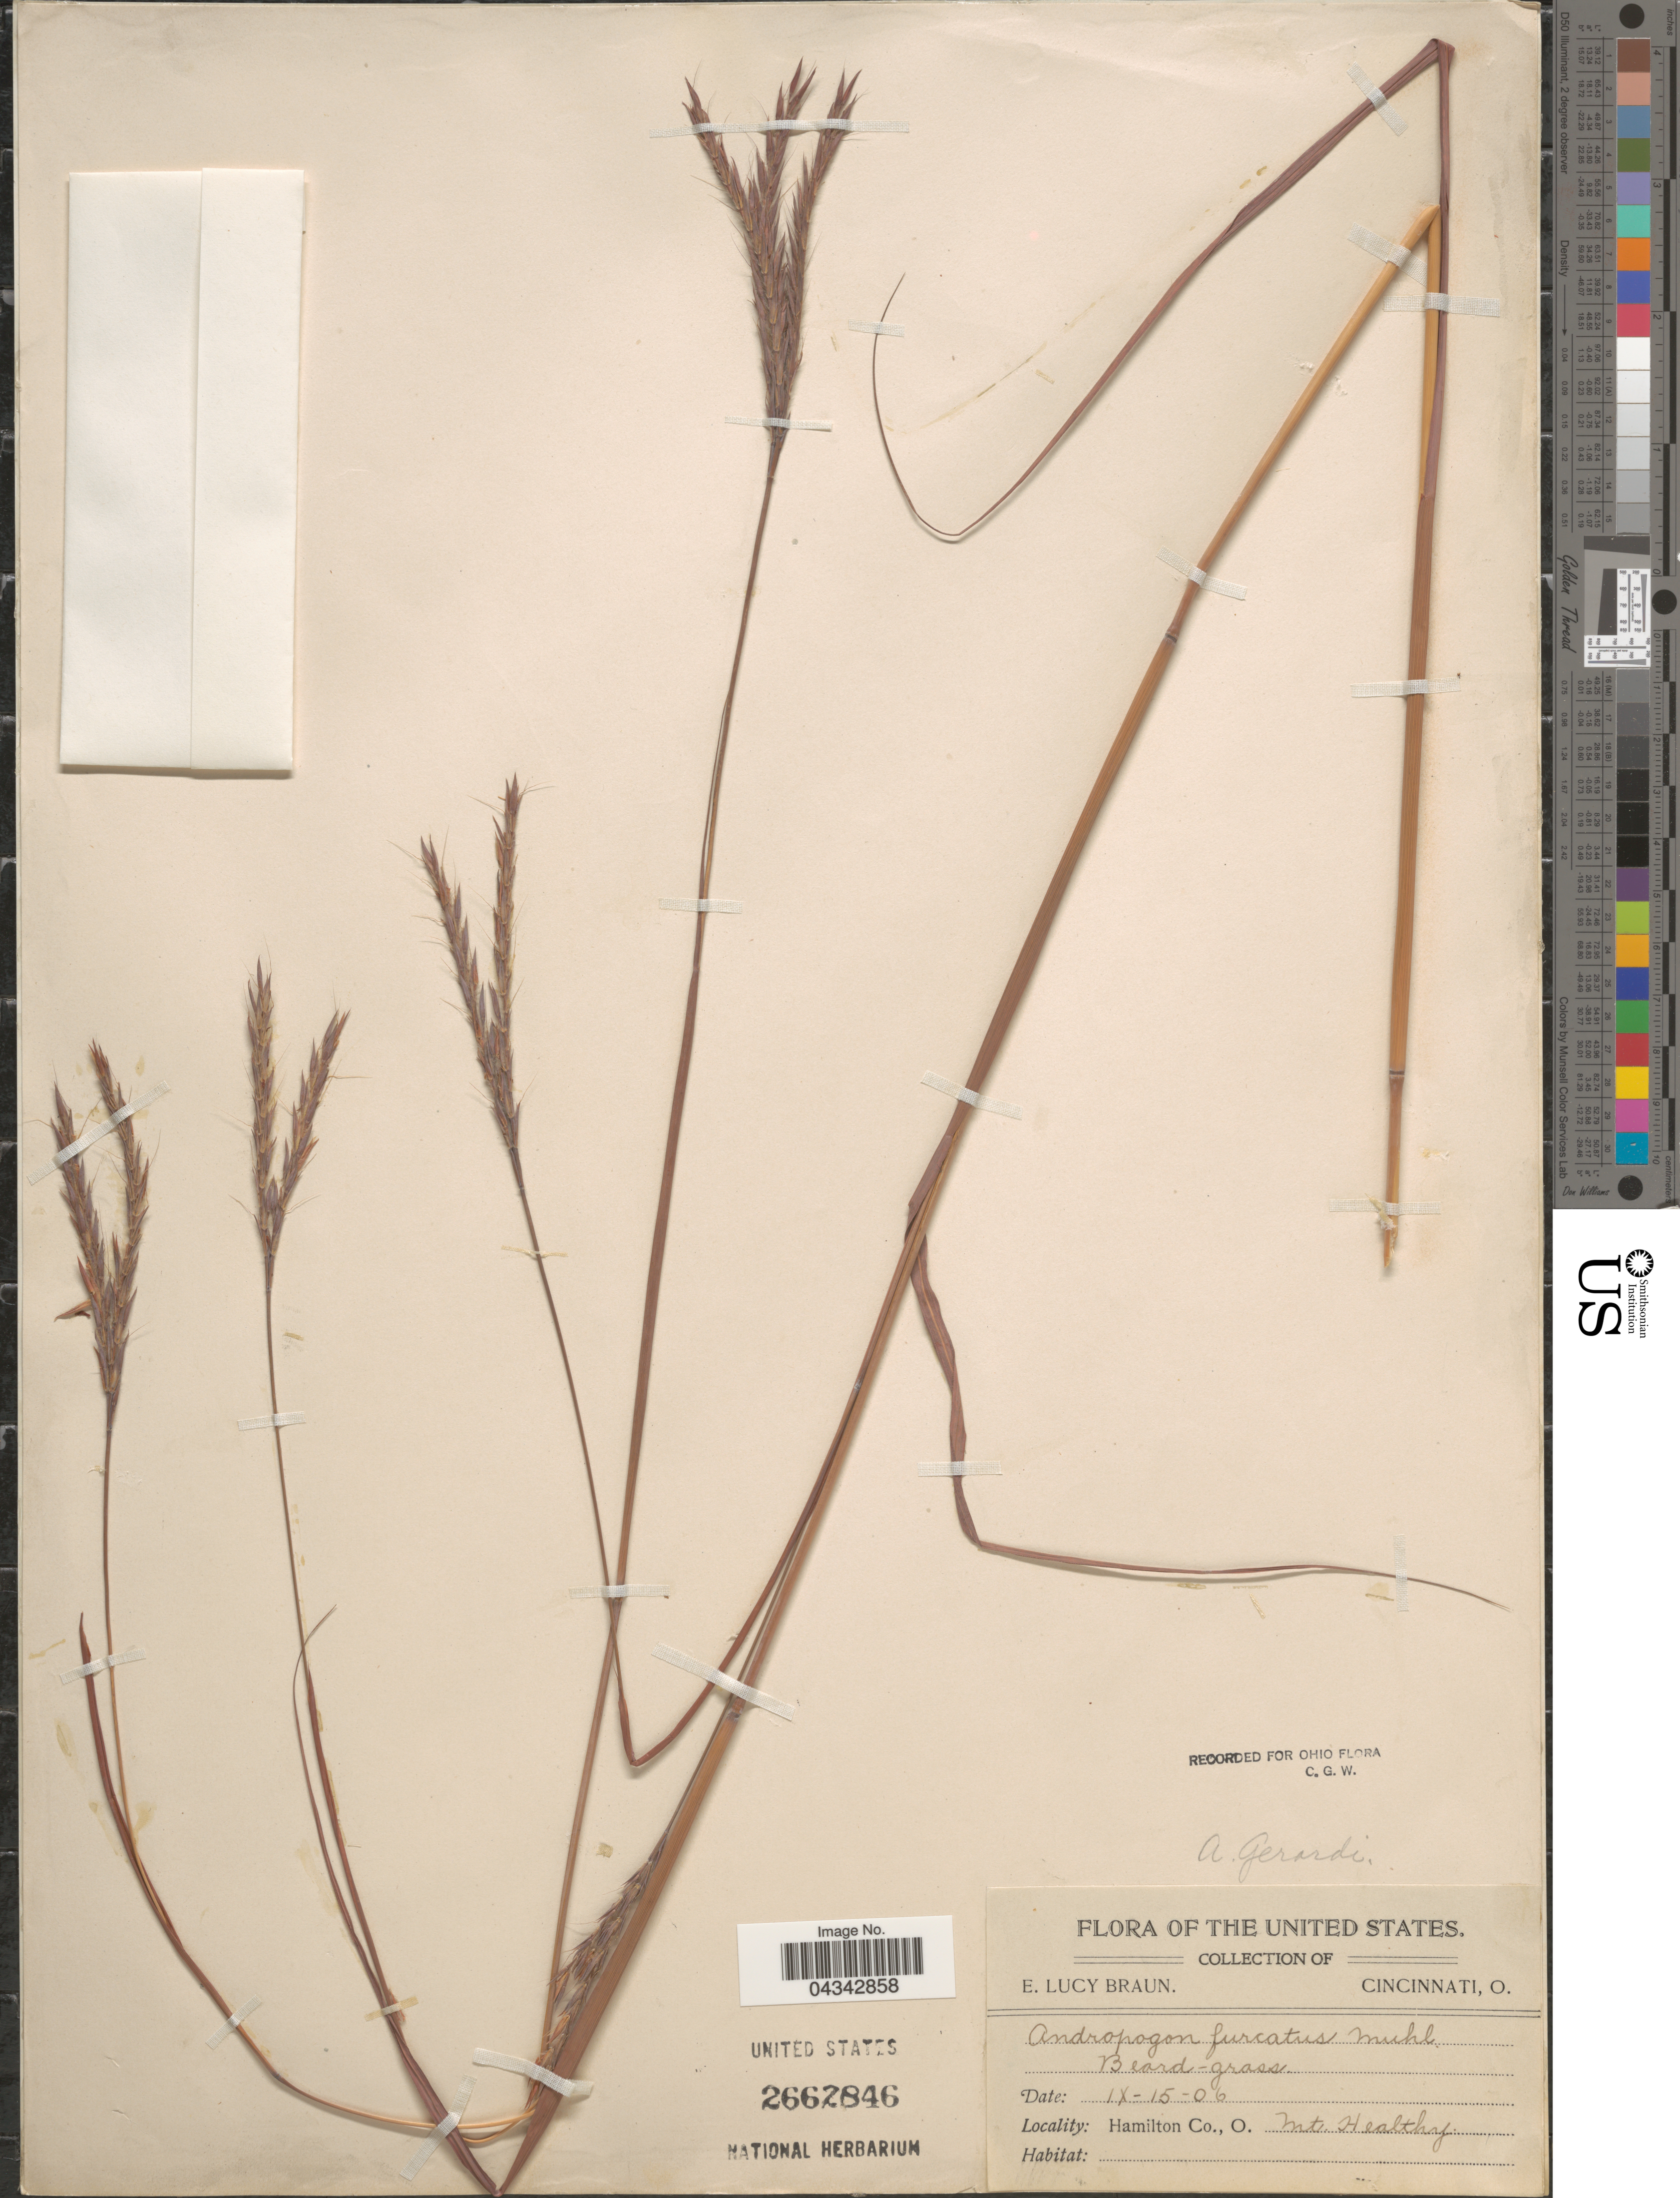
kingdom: Plantae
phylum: Tracheophyta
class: Liliopsida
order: Poales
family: Poaceae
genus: Andropogon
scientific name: Andropogon gerardii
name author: Vitman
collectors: E. L. Braun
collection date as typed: Transcribed d/m/y: 15/9/6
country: United States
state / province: Ohio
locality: Hamilton Co., Mt. Healthy.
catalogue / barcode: US 2662846